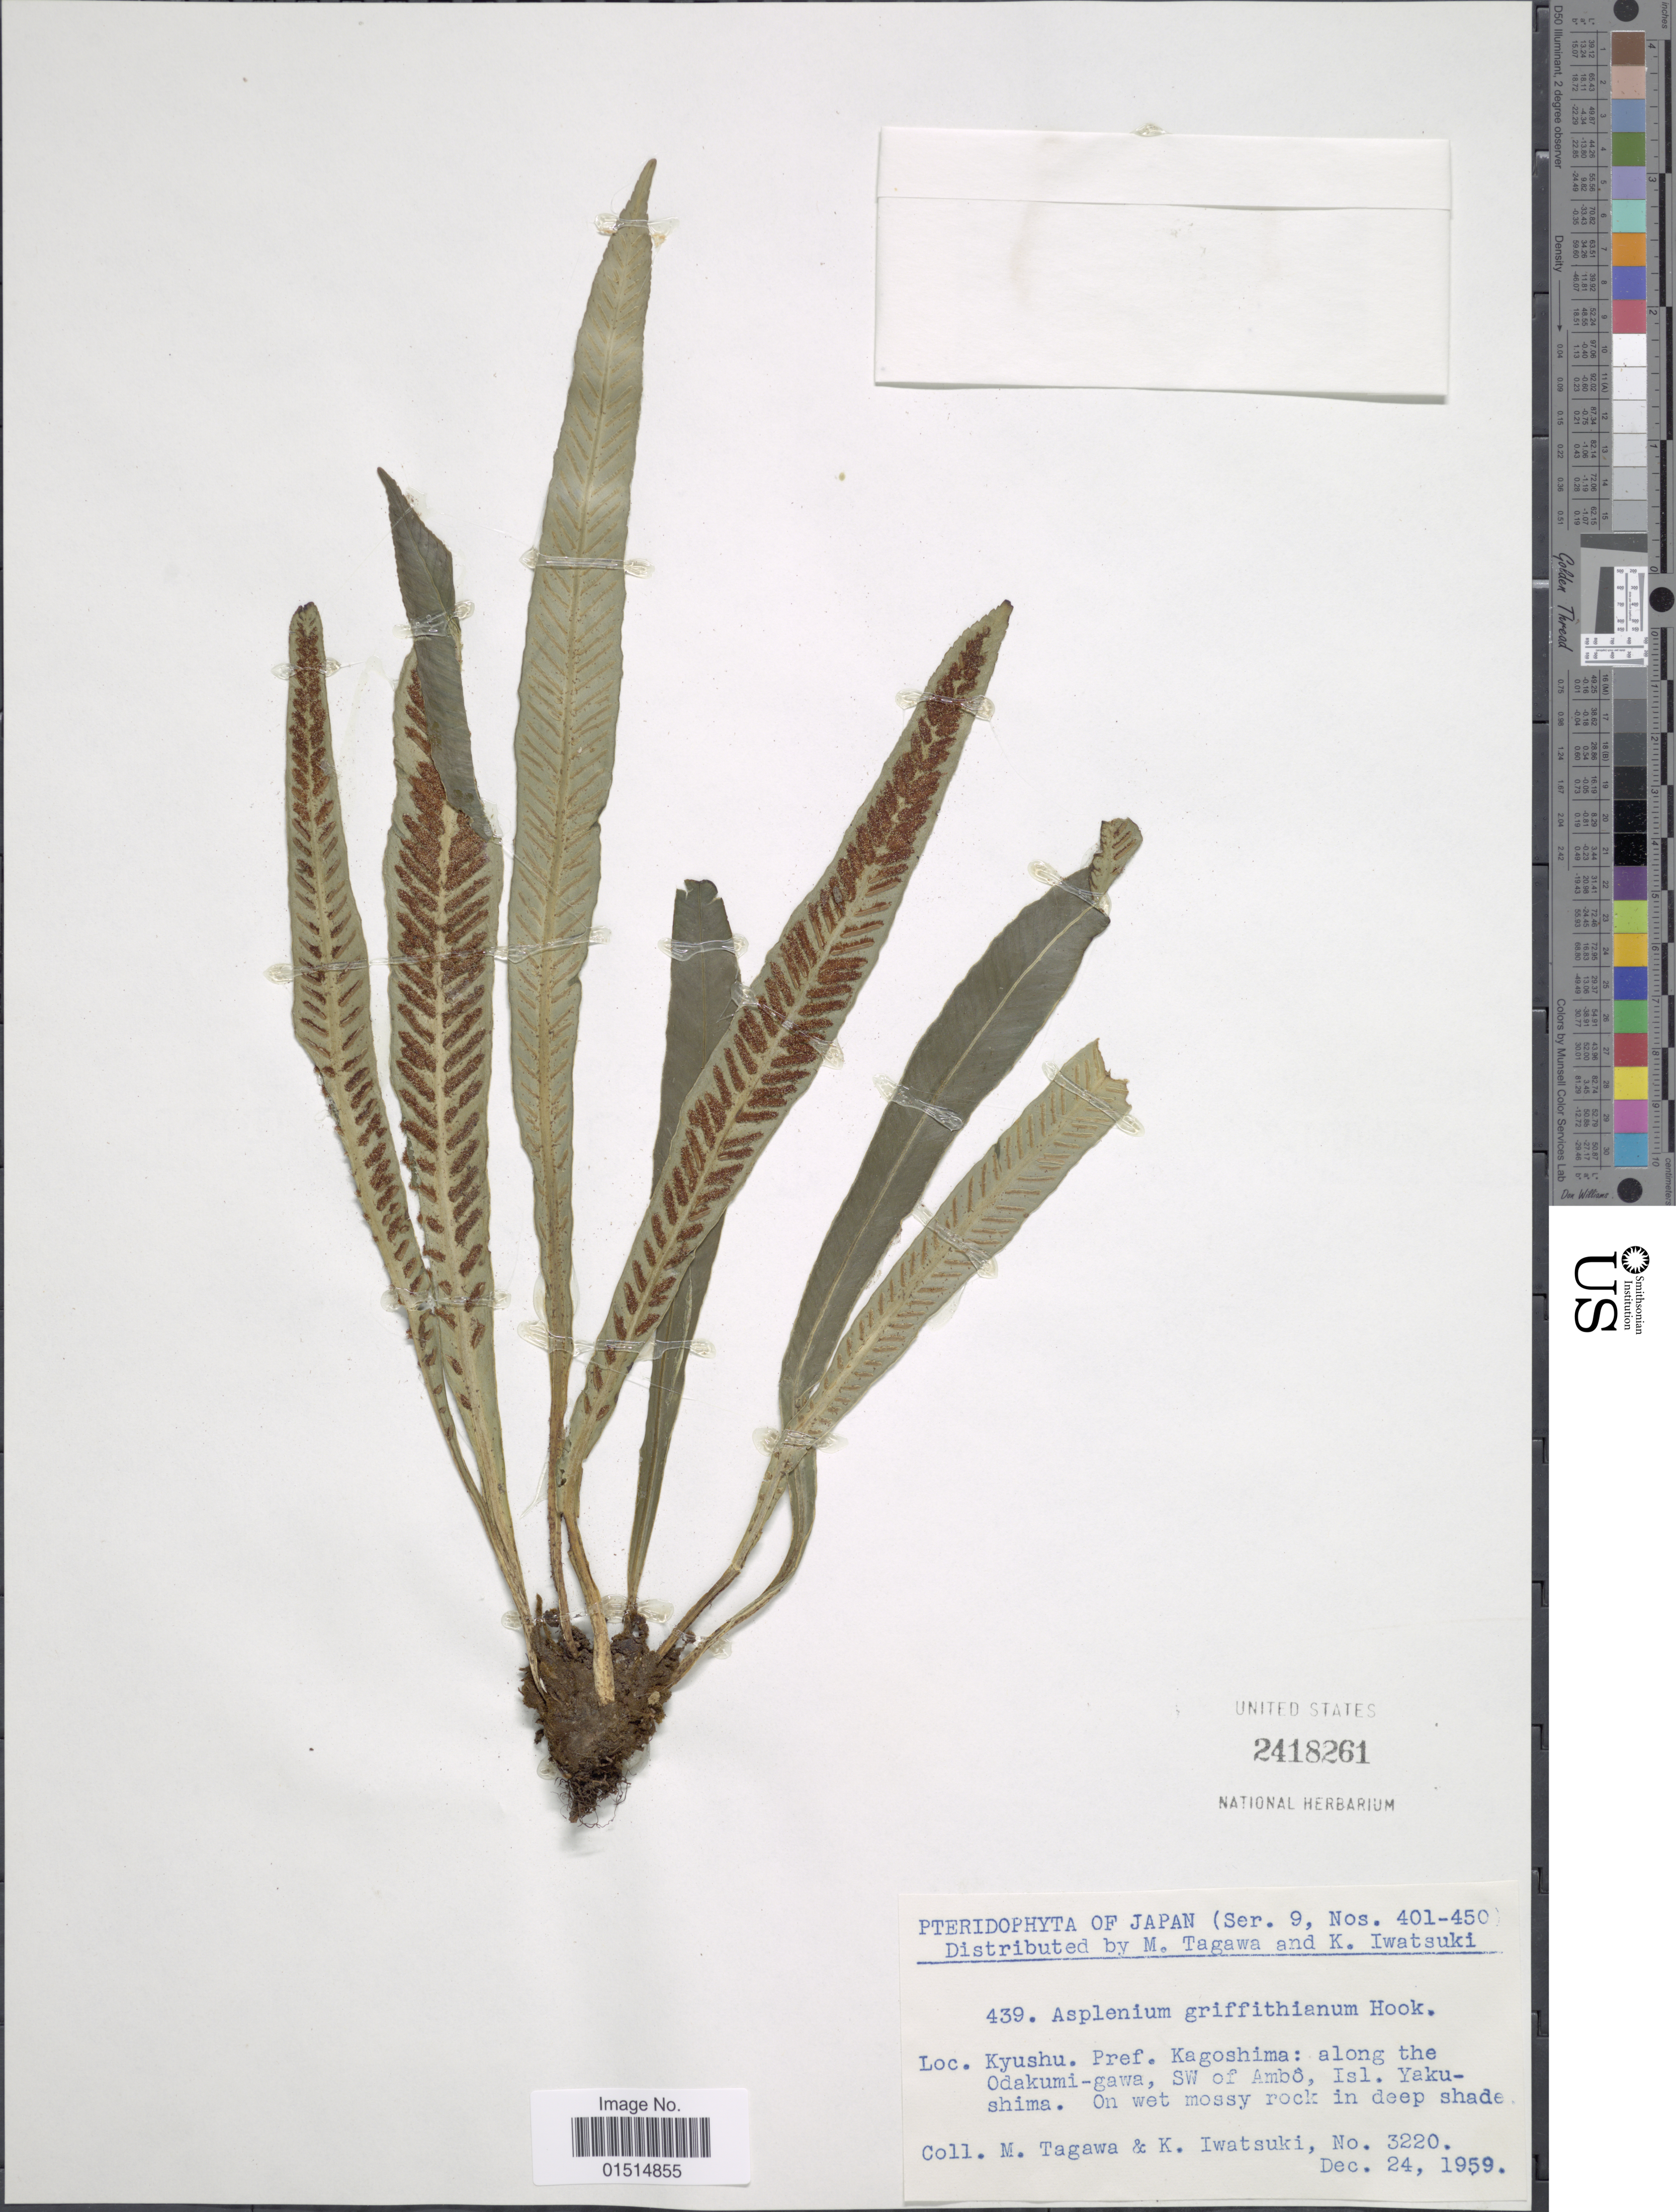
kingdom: Plantae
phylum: Tracheophyta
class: Polypodiopsida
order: Polypodiales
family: Aspleniaceae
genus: Asplenium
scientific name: Asplenium griffithianum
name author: Hook.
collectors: M. Tagawa & K. Iwatsuki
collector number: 3220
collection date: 1959-12-24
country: Japan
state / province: Kagosima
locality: Kyushu. pref. along the Odakumi-gawa, SW of Ambo, Isl. Yakushima. On wet mossy rock in deep shade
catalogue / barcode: US 2418261